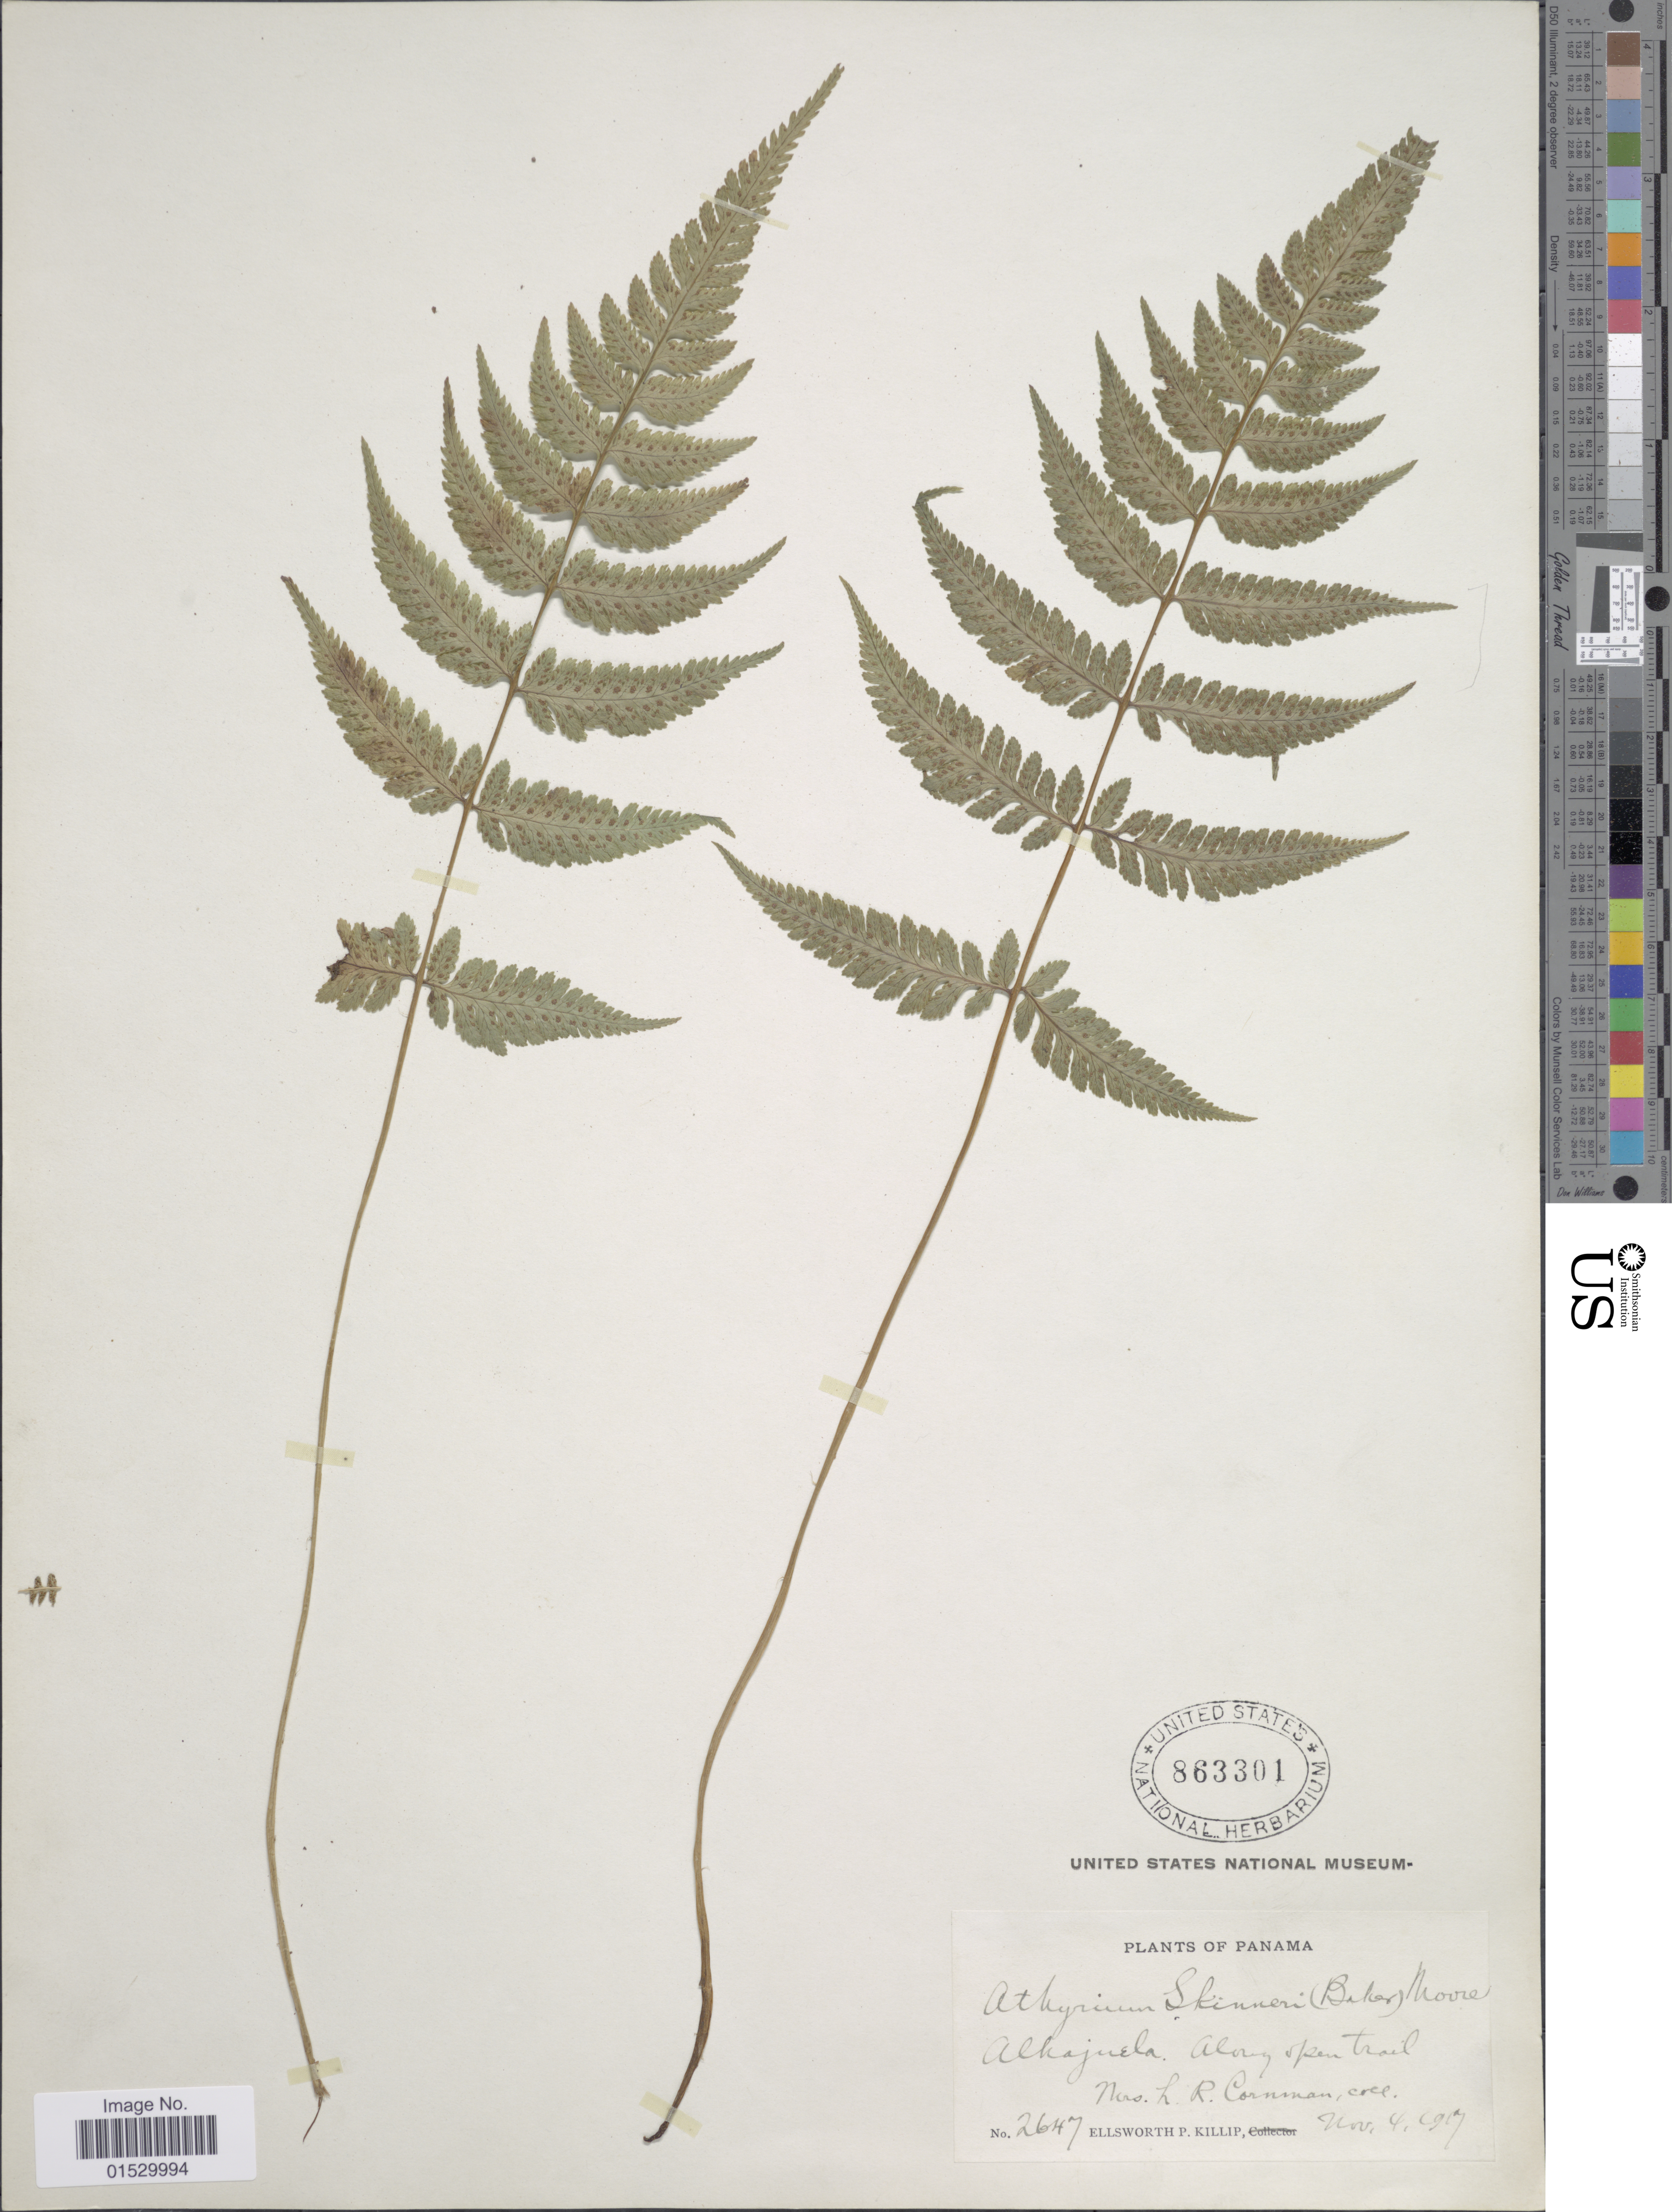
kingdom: Plantae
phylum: Tracheophyta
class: Polypodiopsida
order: Polypodiales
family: Athyriaceae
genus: Athyrium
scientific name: Athyrium skinneri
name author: (Baker) Diels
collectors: L. Cornman & E. P. Killip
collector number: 2647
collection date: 1917-11-04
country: Panama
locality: Alhajuela, along open trail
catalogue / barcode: US 863301